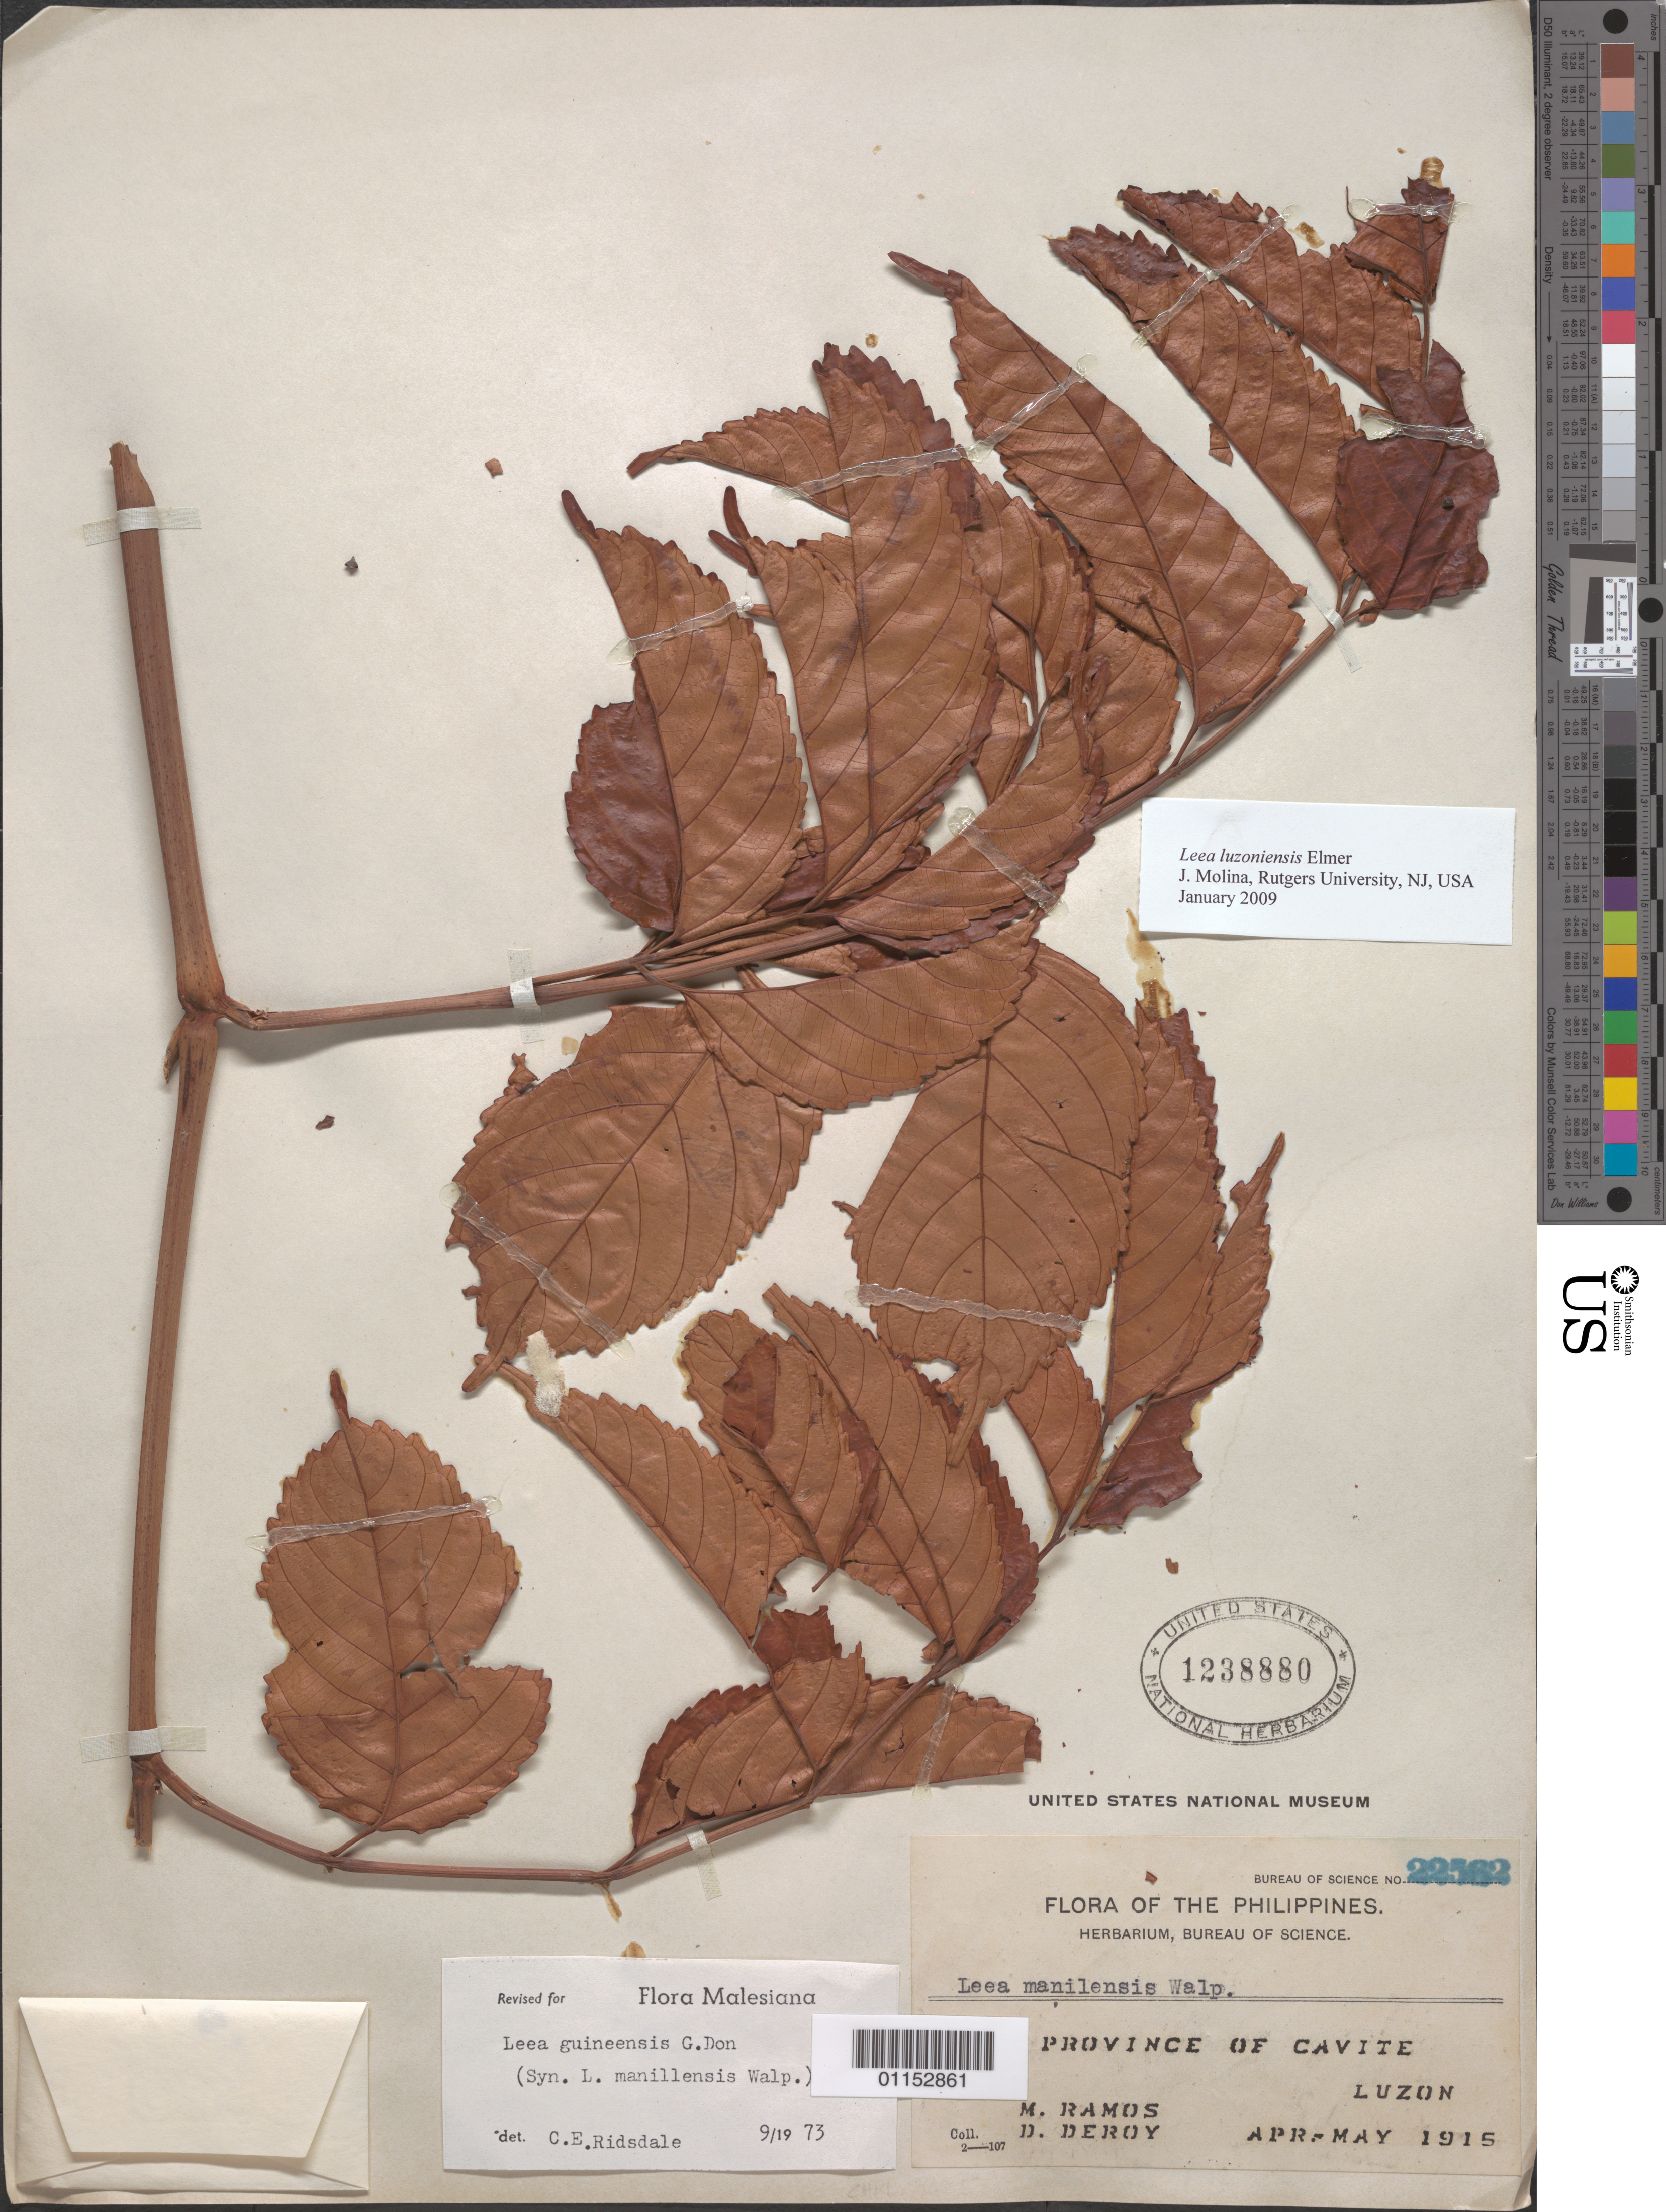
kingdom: Plantae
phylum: Tracheophyta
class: Magnoliopsida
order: Vitales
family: Vitaceae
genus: Leea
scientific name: Leea luzonensis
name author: Elmer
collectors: M. Ramos & D. Deroy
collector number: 22562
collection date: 1915-04/1915-05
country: Philippines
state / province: Calabarzon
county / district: Cavite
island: Luzon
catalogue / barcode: US 1238880